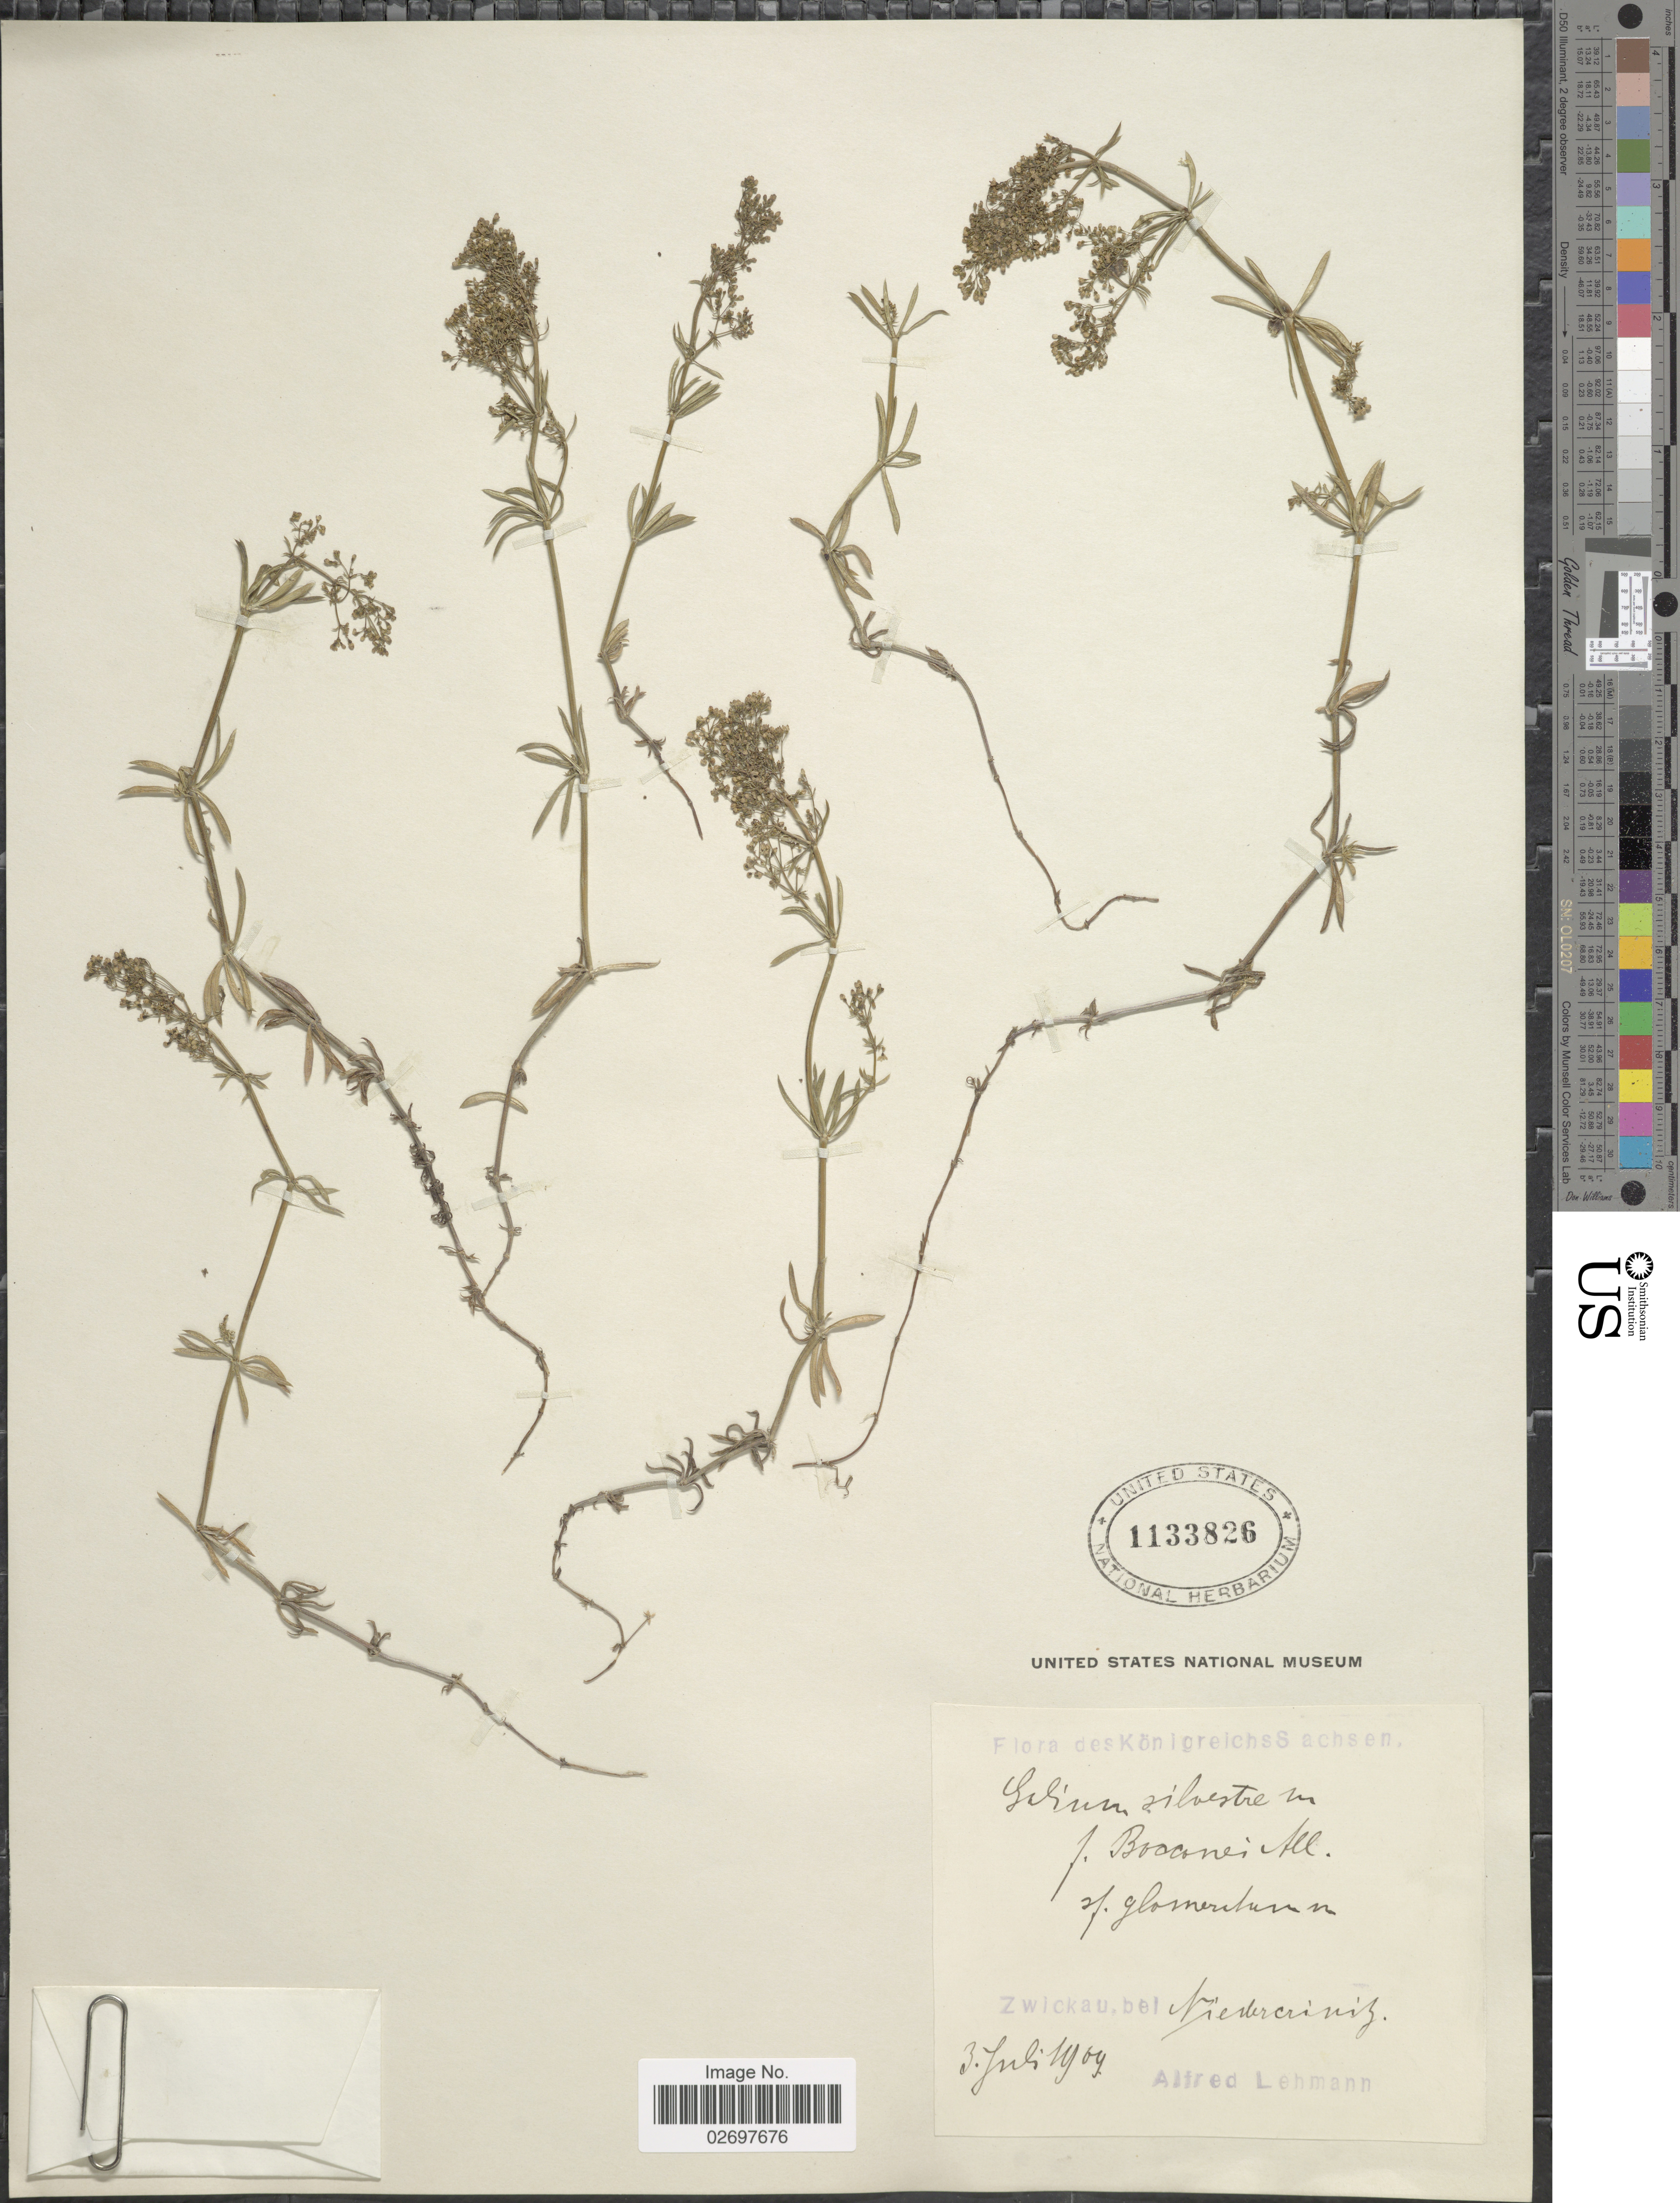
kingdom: Plantae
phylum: Tracheophyta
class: Magnoliopsida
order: Gentianales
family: Rubiaceae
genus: Galium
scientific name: Galium sylvestre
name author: Scop.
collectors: A. Lehmann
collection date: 1909-07-03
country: Germany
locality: Zwickau bei Niedercriniz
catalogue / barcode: US 1133826